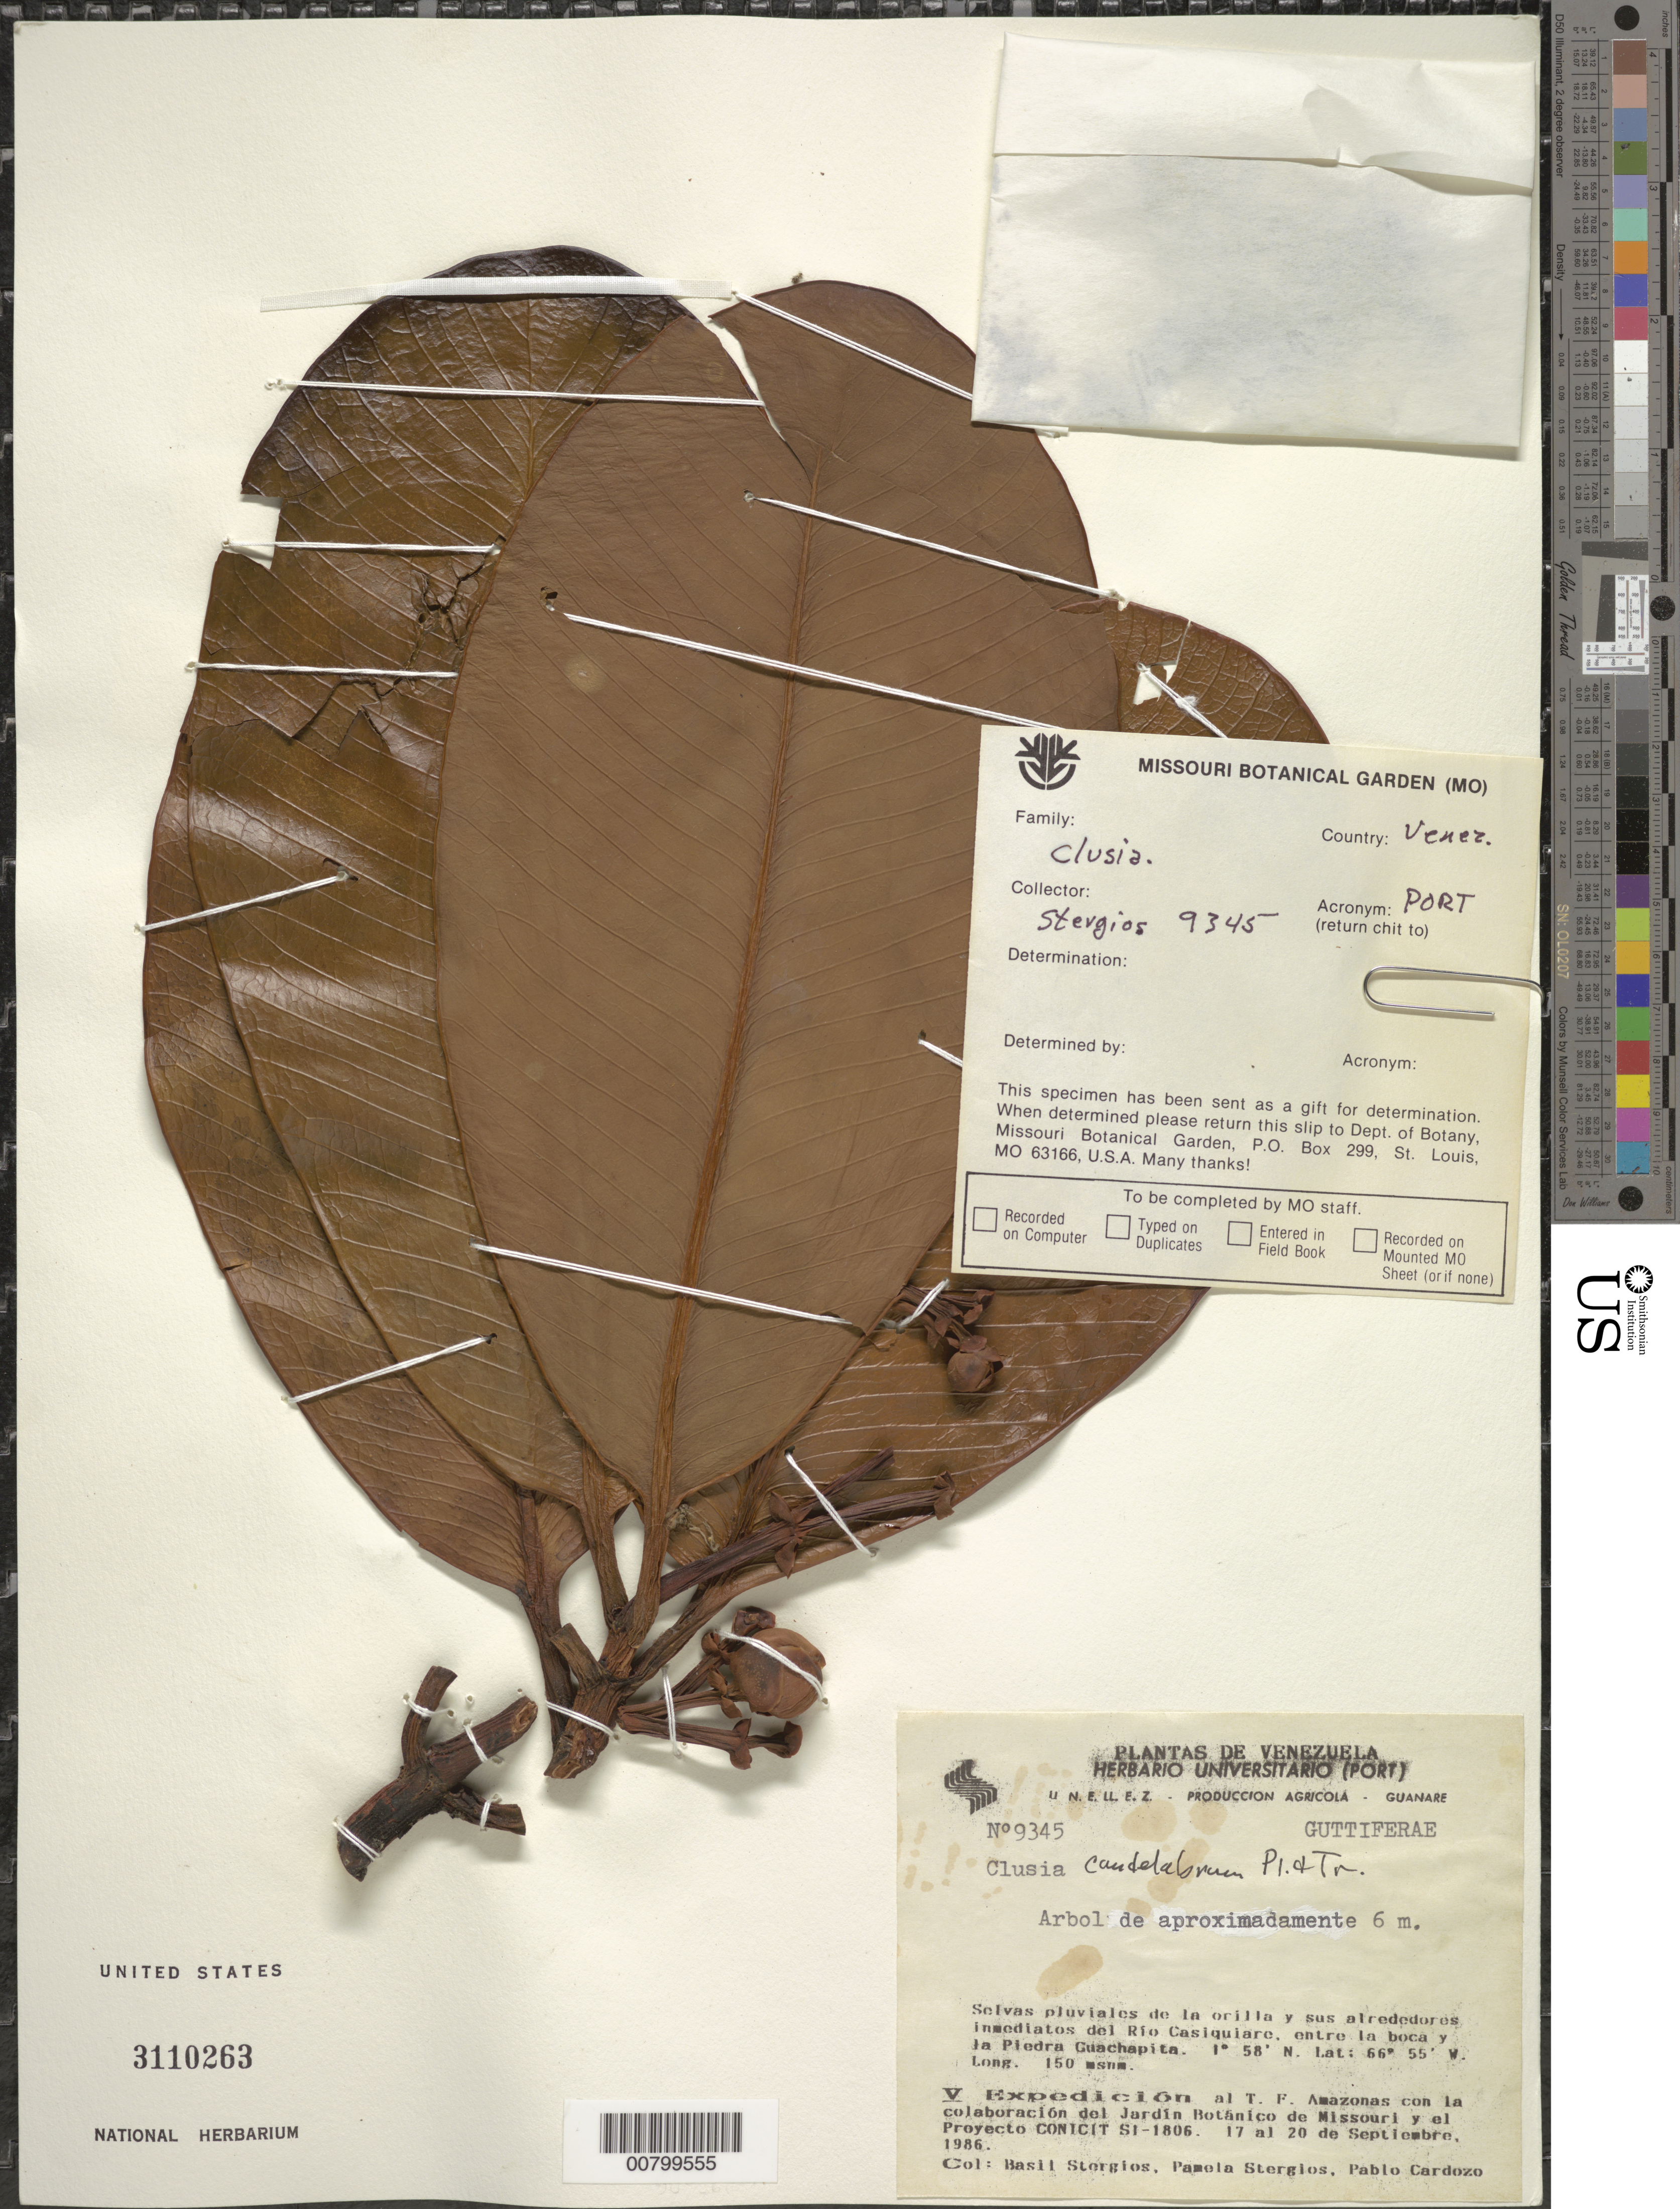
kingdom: Plantae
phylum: Tracheophyta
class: Magnoliopsida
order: Malpighiales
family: Clusiaceae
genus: Clusia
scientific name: Clusia candelabrum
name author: Planch. & Triana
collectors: B. G. Stergios, P. Stergios & P. Cardozo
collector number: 9345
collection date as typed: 17-Sep-86 to 20-Sep-86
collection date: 1986-09-17/1986-09-20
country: Venezuela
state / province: Amazonas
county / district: Río Negro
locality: Río Casiquiare, entre la boca y la Piedra Guachapita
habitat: Selvas pluviales de las orillas del río y sus alrededores inmediatos de río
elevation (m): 150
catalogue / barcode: US 3110263